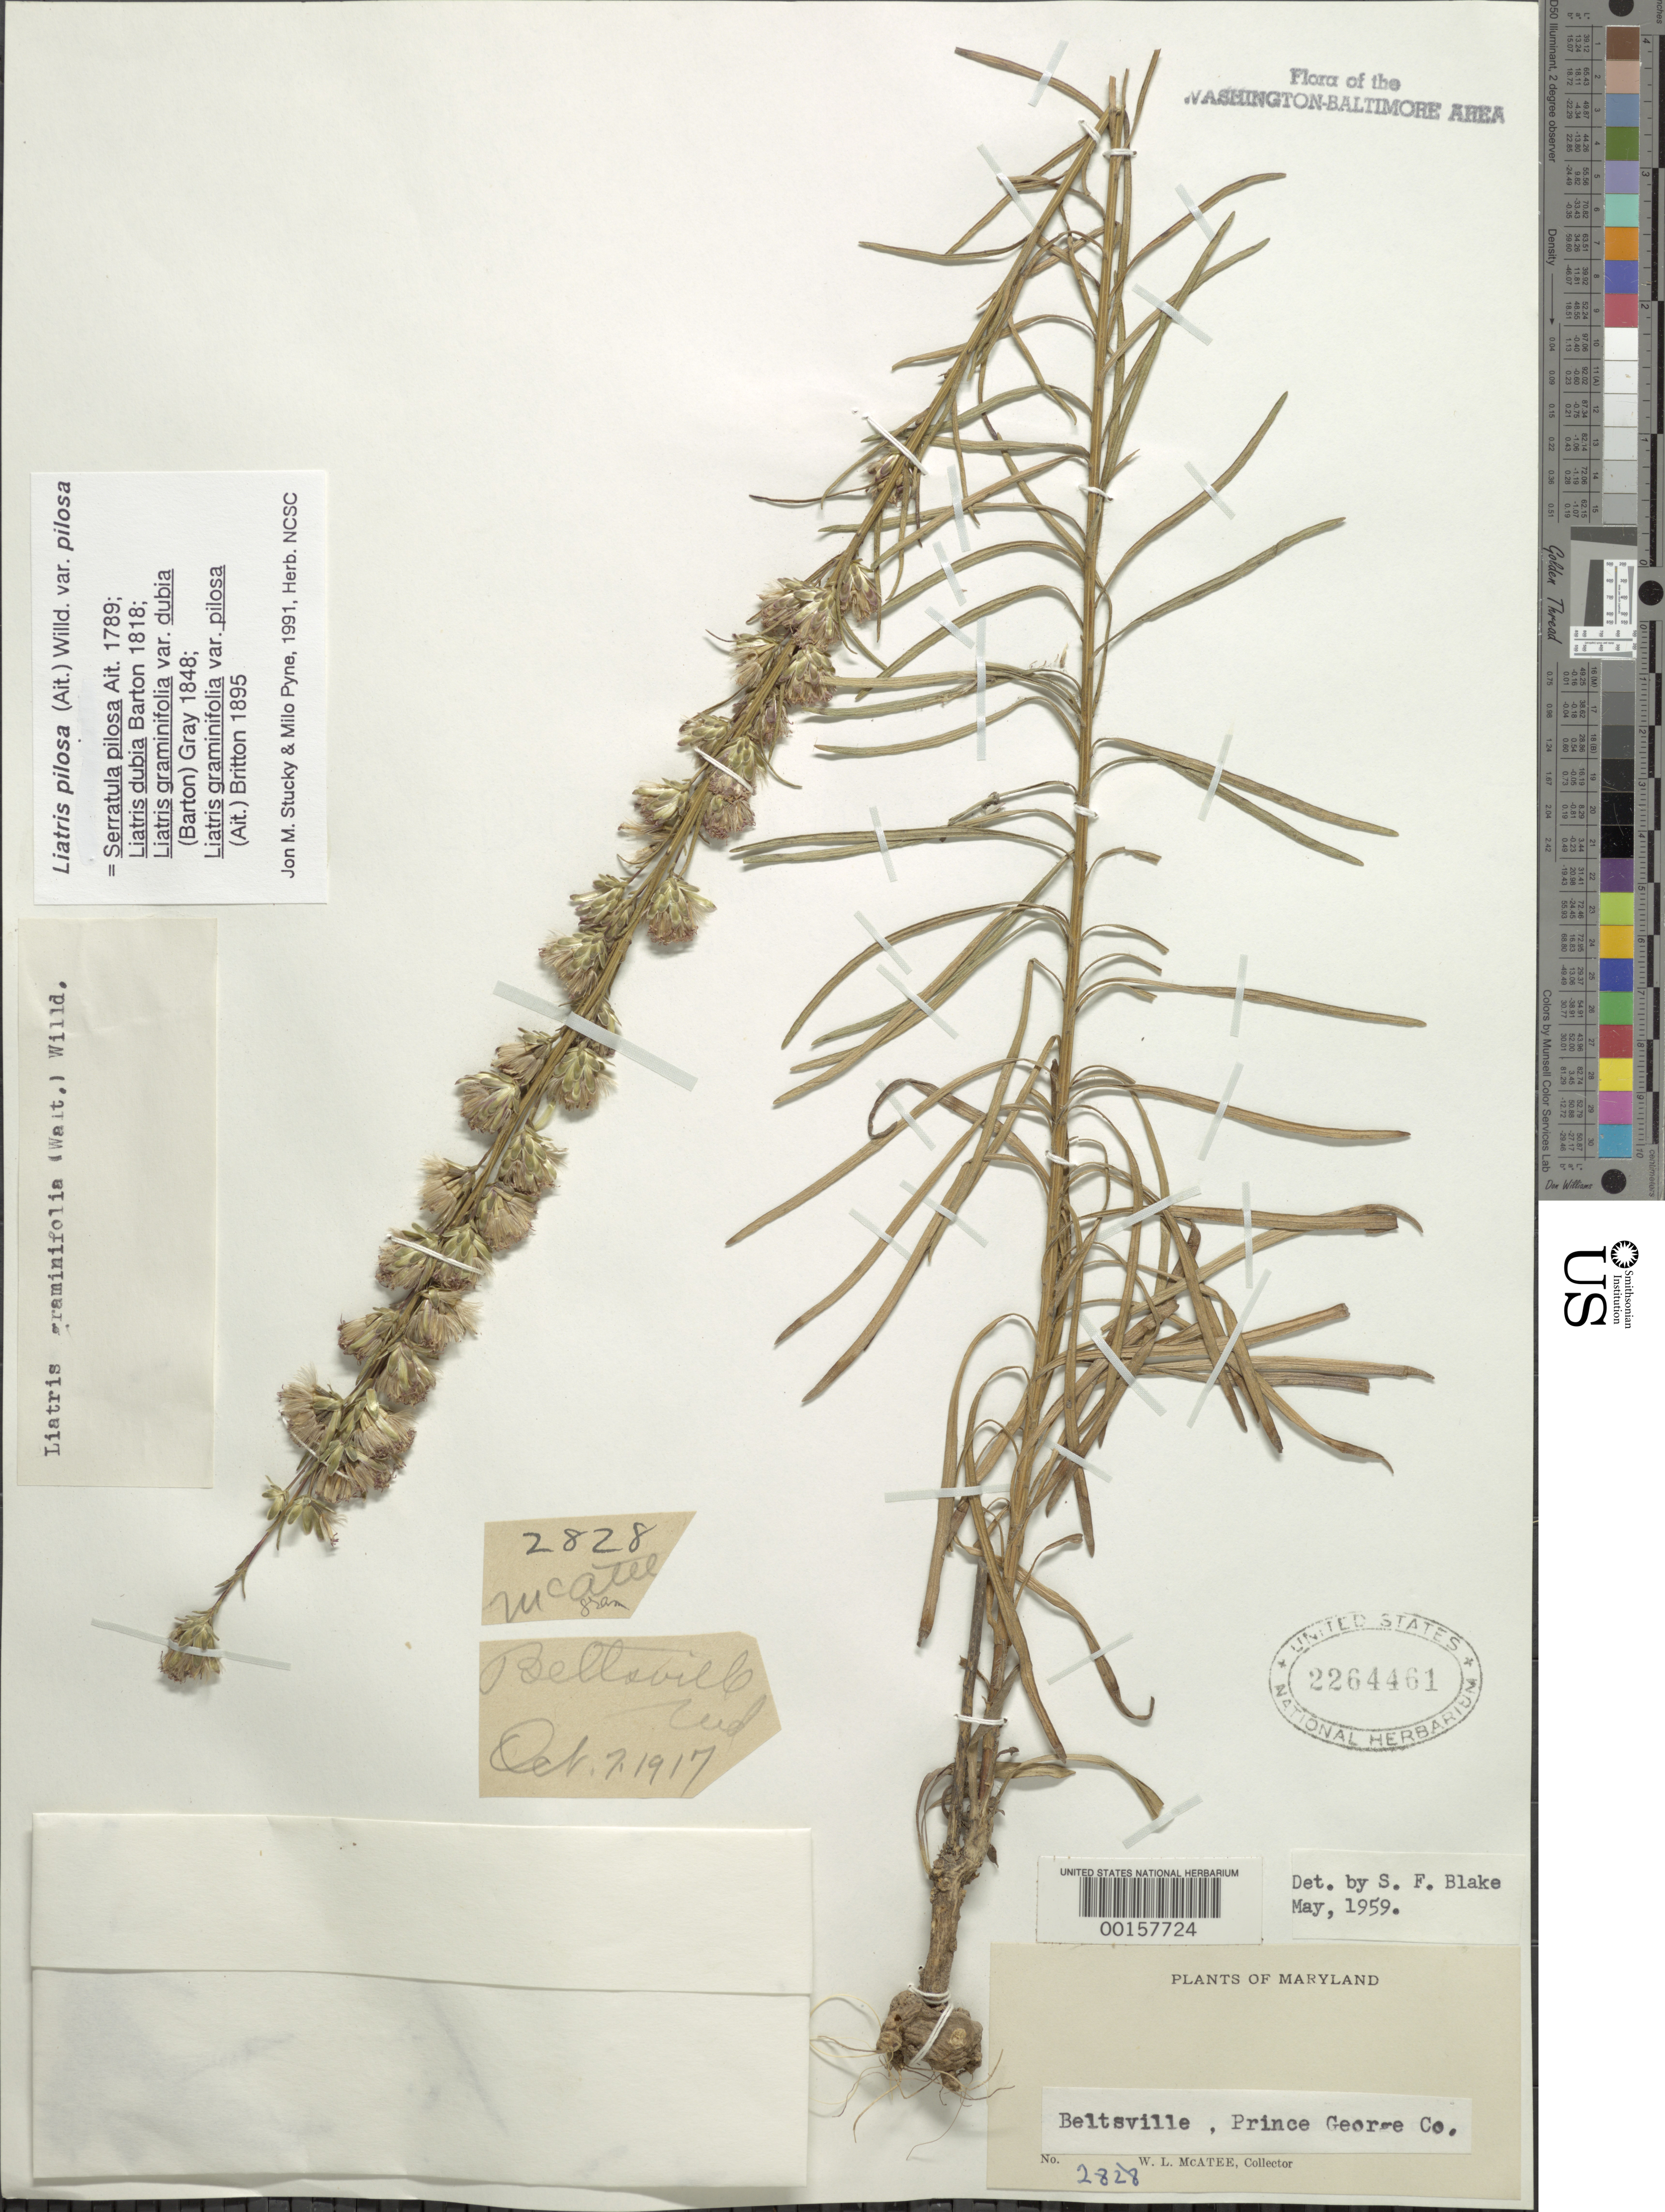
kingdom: Plantae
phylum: Tracheophyta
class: Magnoliopsida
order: Asterales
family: Asteraceae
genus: Liatris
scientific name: Liatris pilosa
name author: (Aiton) Willd.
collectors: W. McAtee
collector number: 2828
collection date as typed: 07 Oct 1917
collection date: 1917-10-07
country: United States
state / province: Maryland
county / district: Prince George's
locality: Beltsville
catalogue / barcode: US 2264461